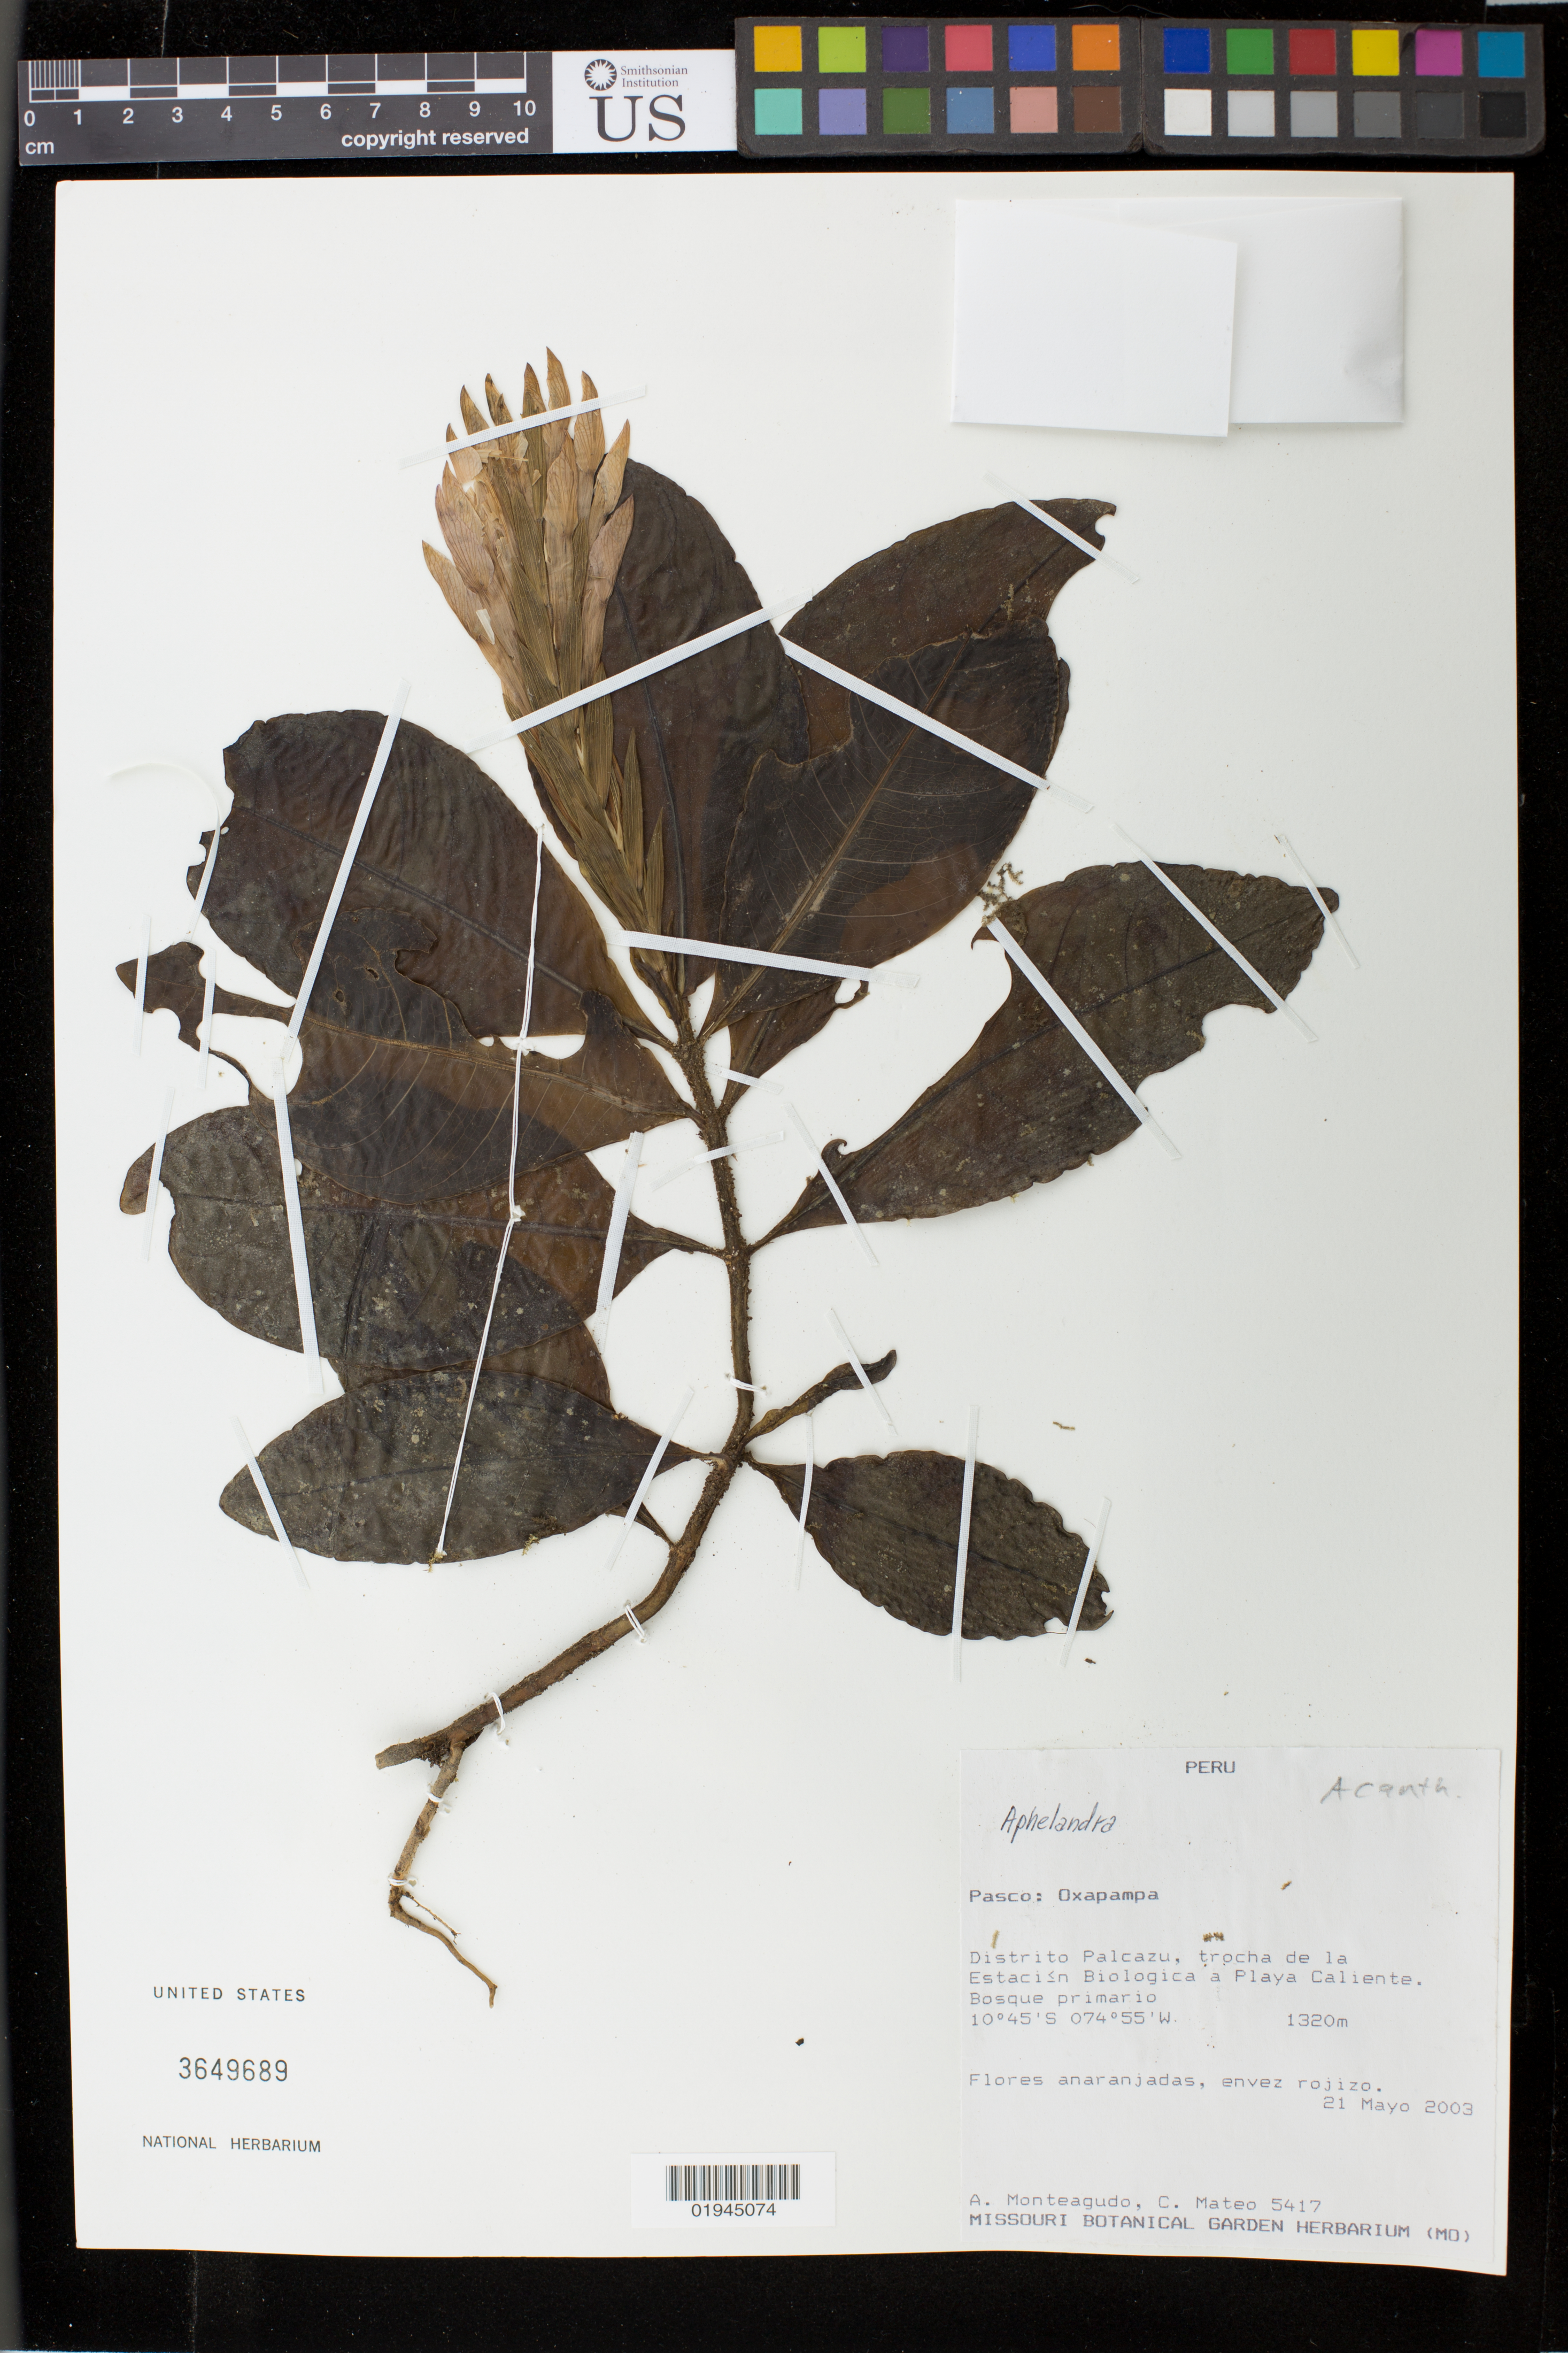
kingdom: Plantae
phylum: Tracheophyta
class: Magnoliopsida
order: Lamiales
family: Acanthaceae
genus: Aphelandra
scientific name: Aphelandra sp.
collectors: A. Monteagudo & C. Mateo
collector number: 5417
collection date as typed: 21 May 2003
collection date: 2003-05-21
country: Peru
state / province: Pasco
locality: Pasco: Oxapampa. Distrito Palcazu, trocha de la Estación Biologica a Playa Calienta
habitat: Bosque primario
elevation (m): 1320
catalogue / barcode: US 3649689